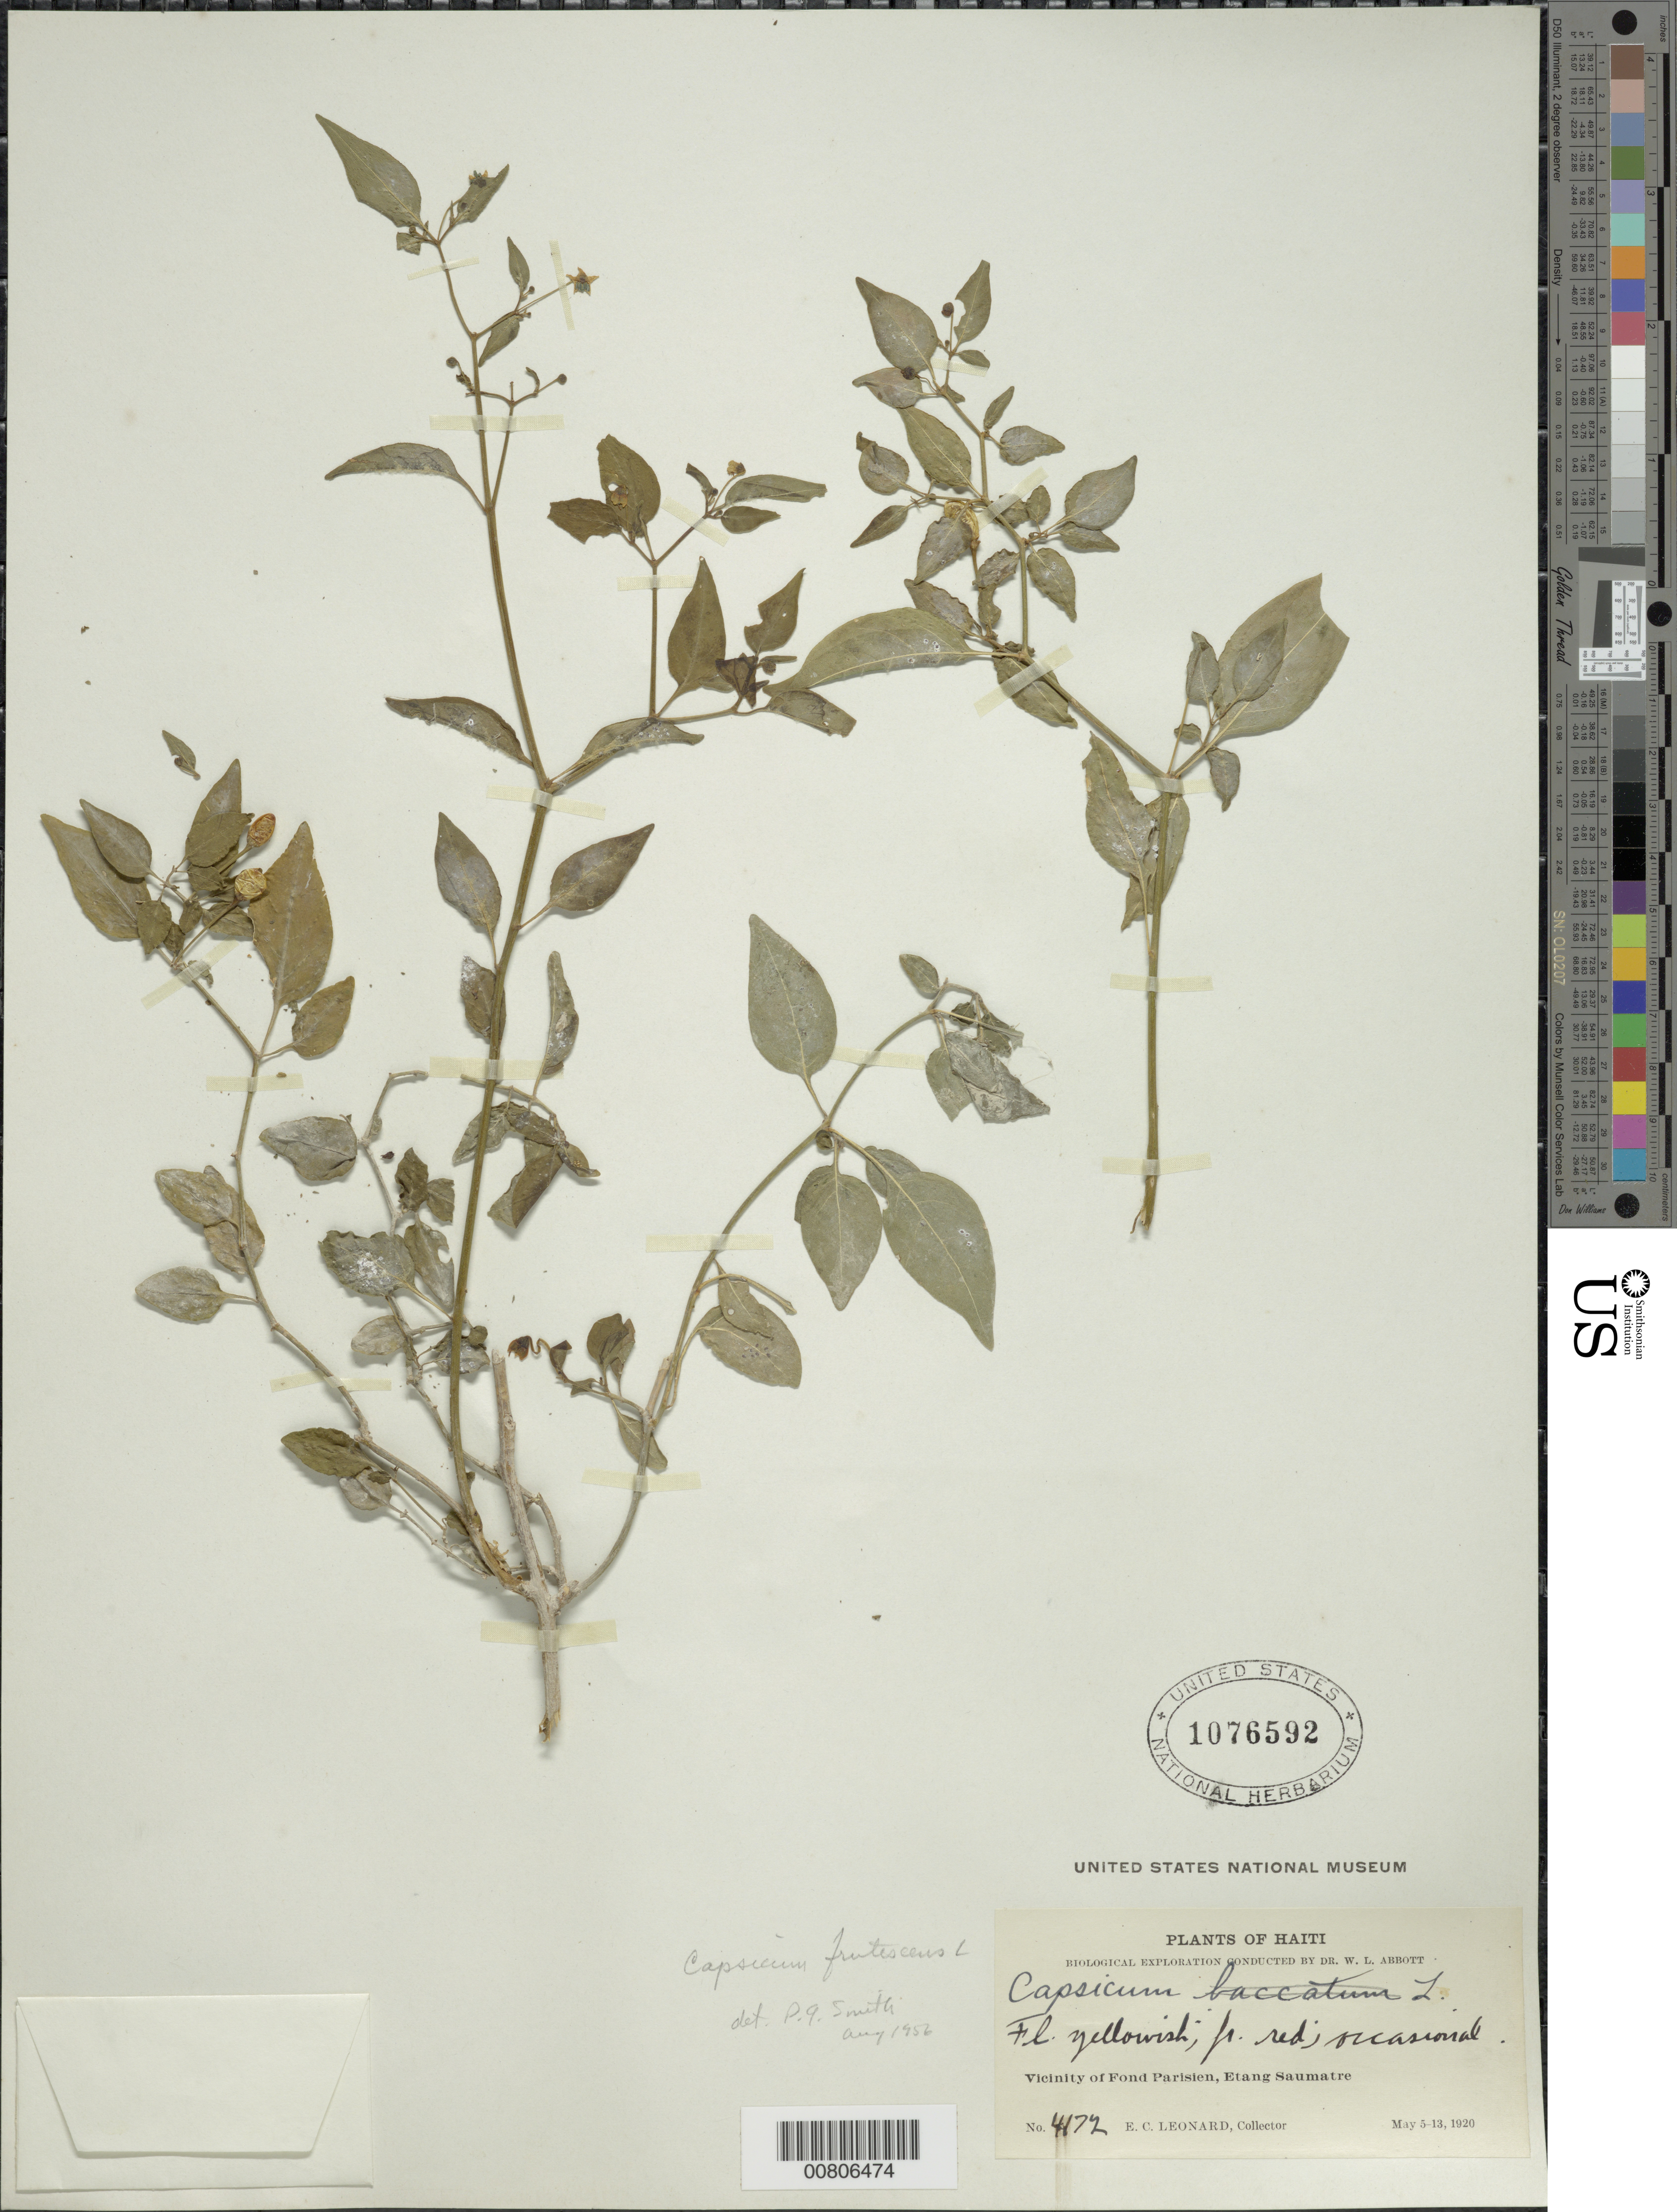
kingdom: Plantae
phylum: Tracheophyta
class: Magnoliopsida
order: Solanales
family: Solanaceae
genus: Capsicum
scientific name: Capsicum frutescens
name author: L.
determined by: Smith, P. G.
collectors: E. C. Leonard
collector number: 4172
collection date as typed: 05 May 1920 to 13 May 1920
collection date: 1920-05-05/1920-05-13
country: Haiti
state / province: Ouest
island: Hispaniola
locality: Vicinity of Fond Parisien, Etang Saumatre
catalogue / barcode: US 1076592